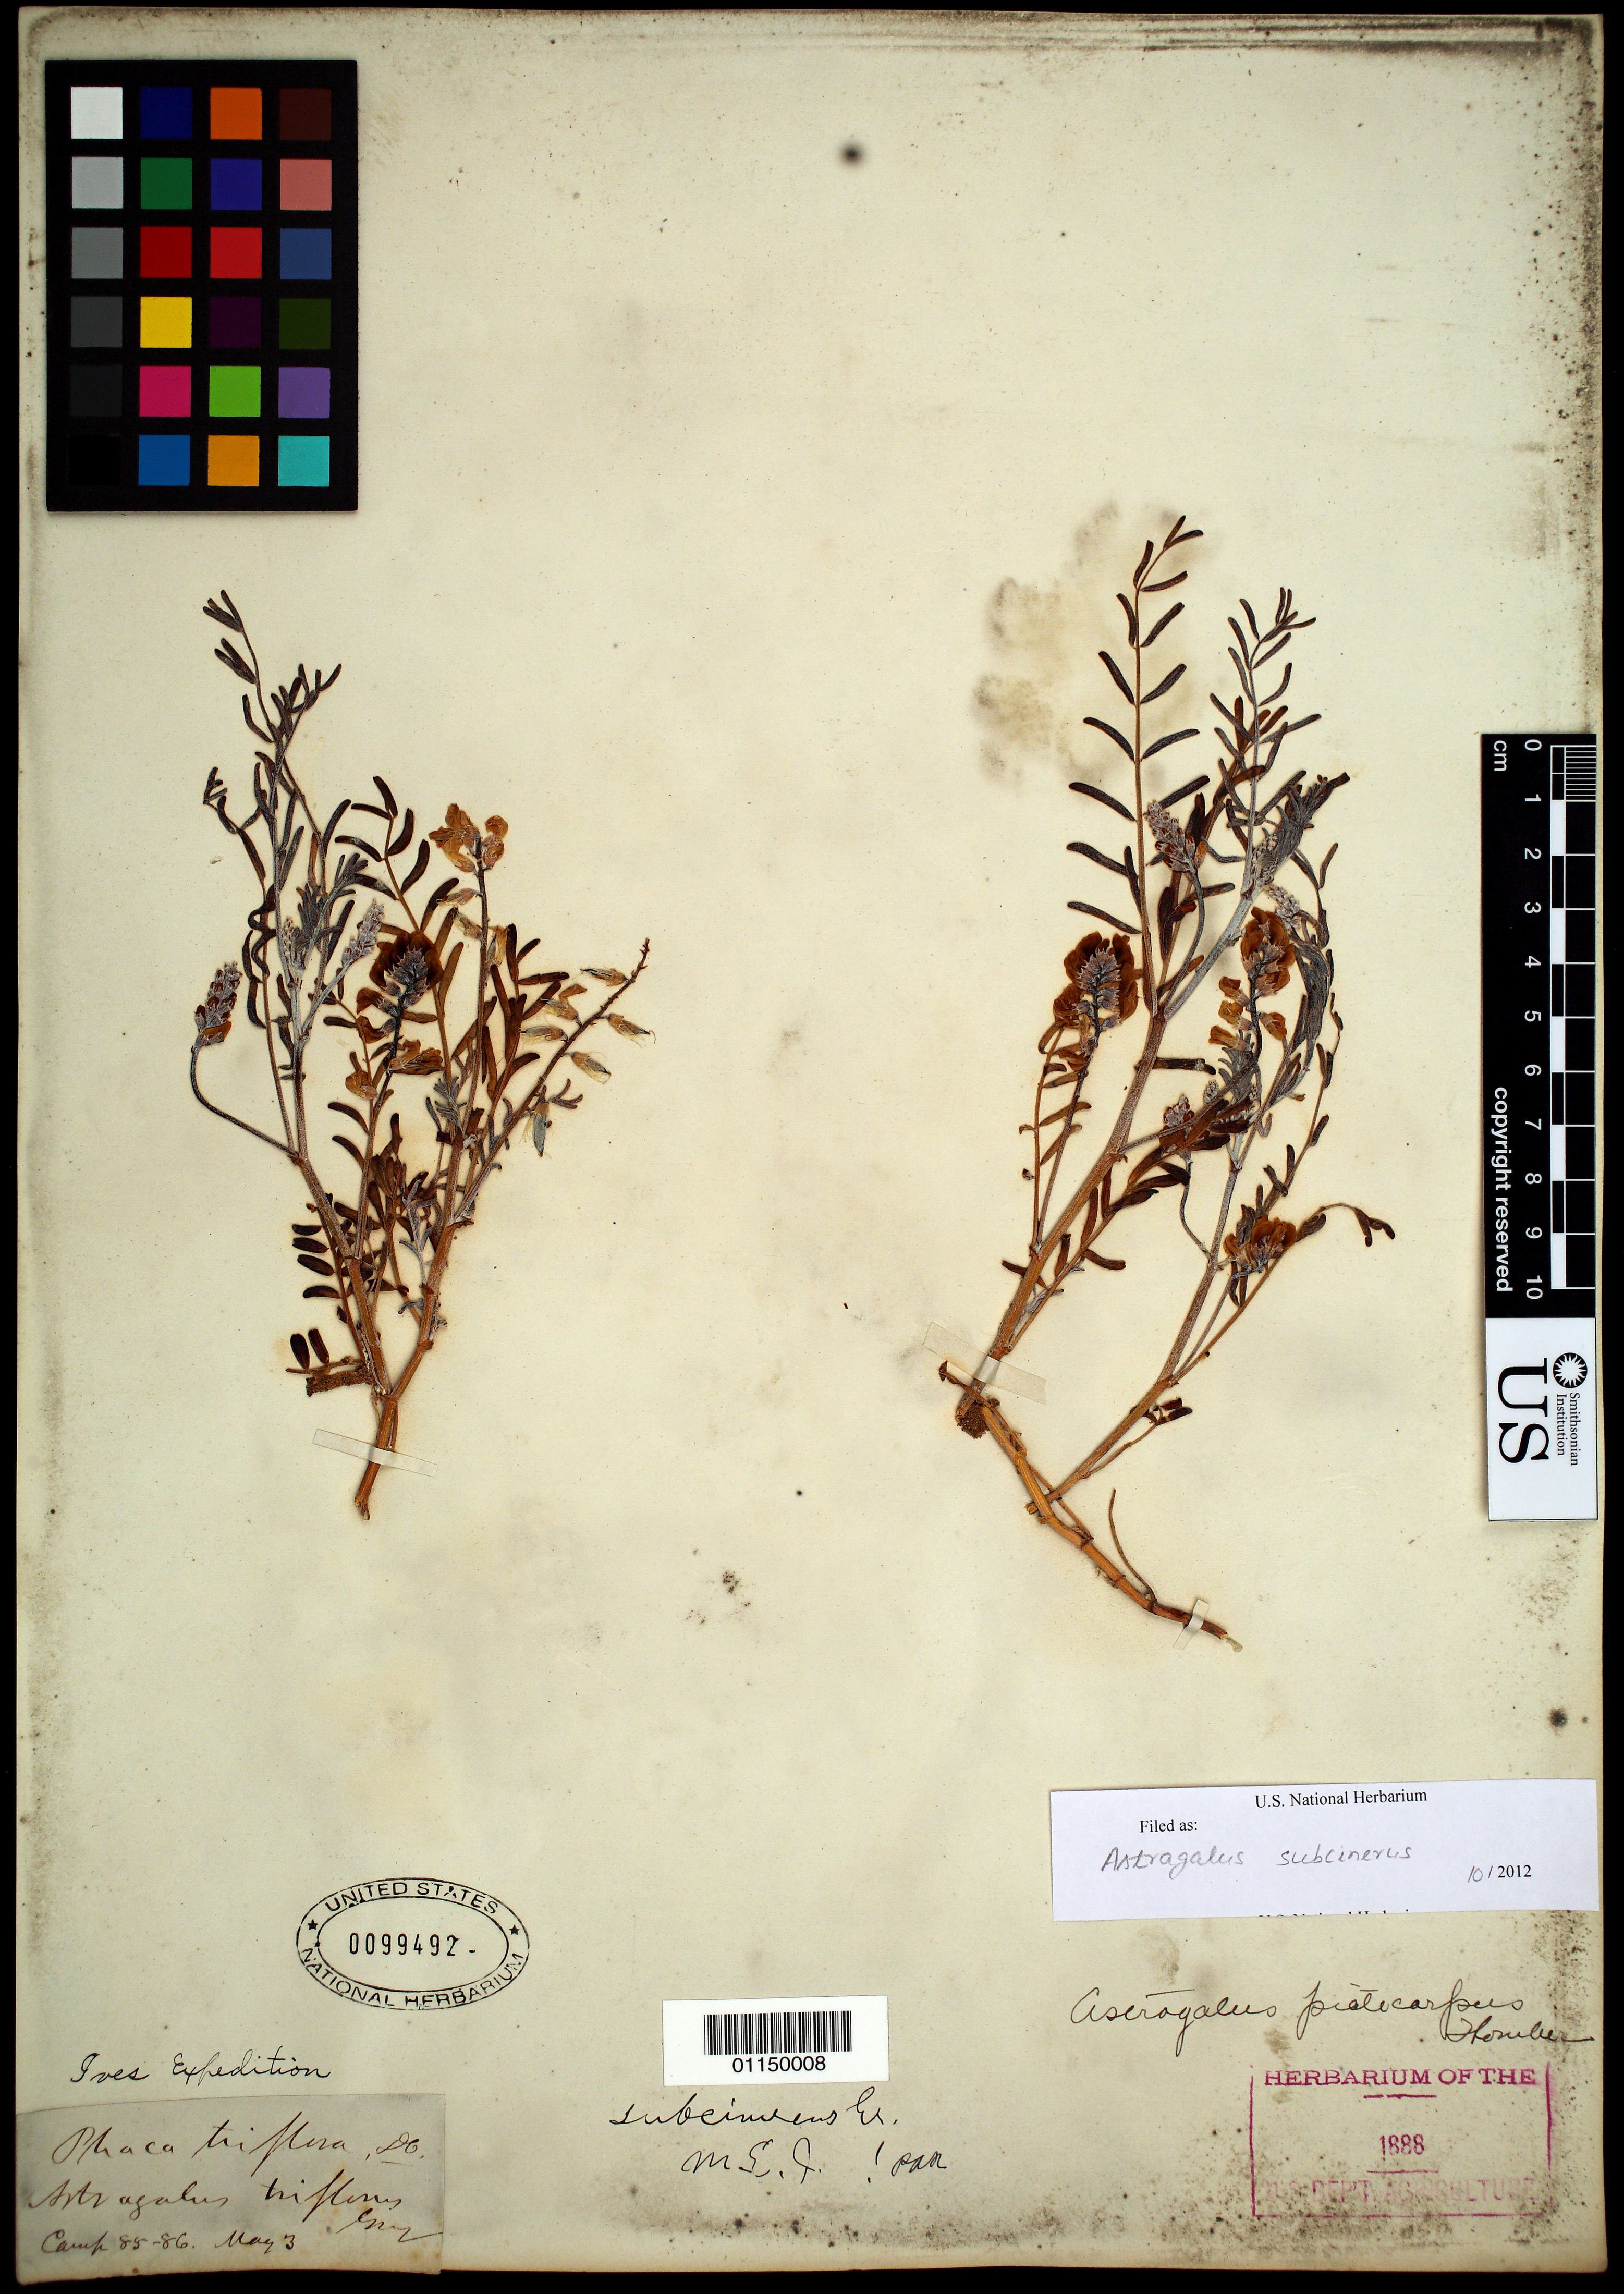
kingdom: Plantae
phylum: Tracheophyta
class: Magnoliopsida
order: Fabales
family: Fabaceae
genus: Astragalus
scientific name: Astragalus subcinereus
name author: A. Gray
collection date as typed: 3 May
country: Canada / United States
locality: Camp 85-86.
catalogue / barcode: US 99492